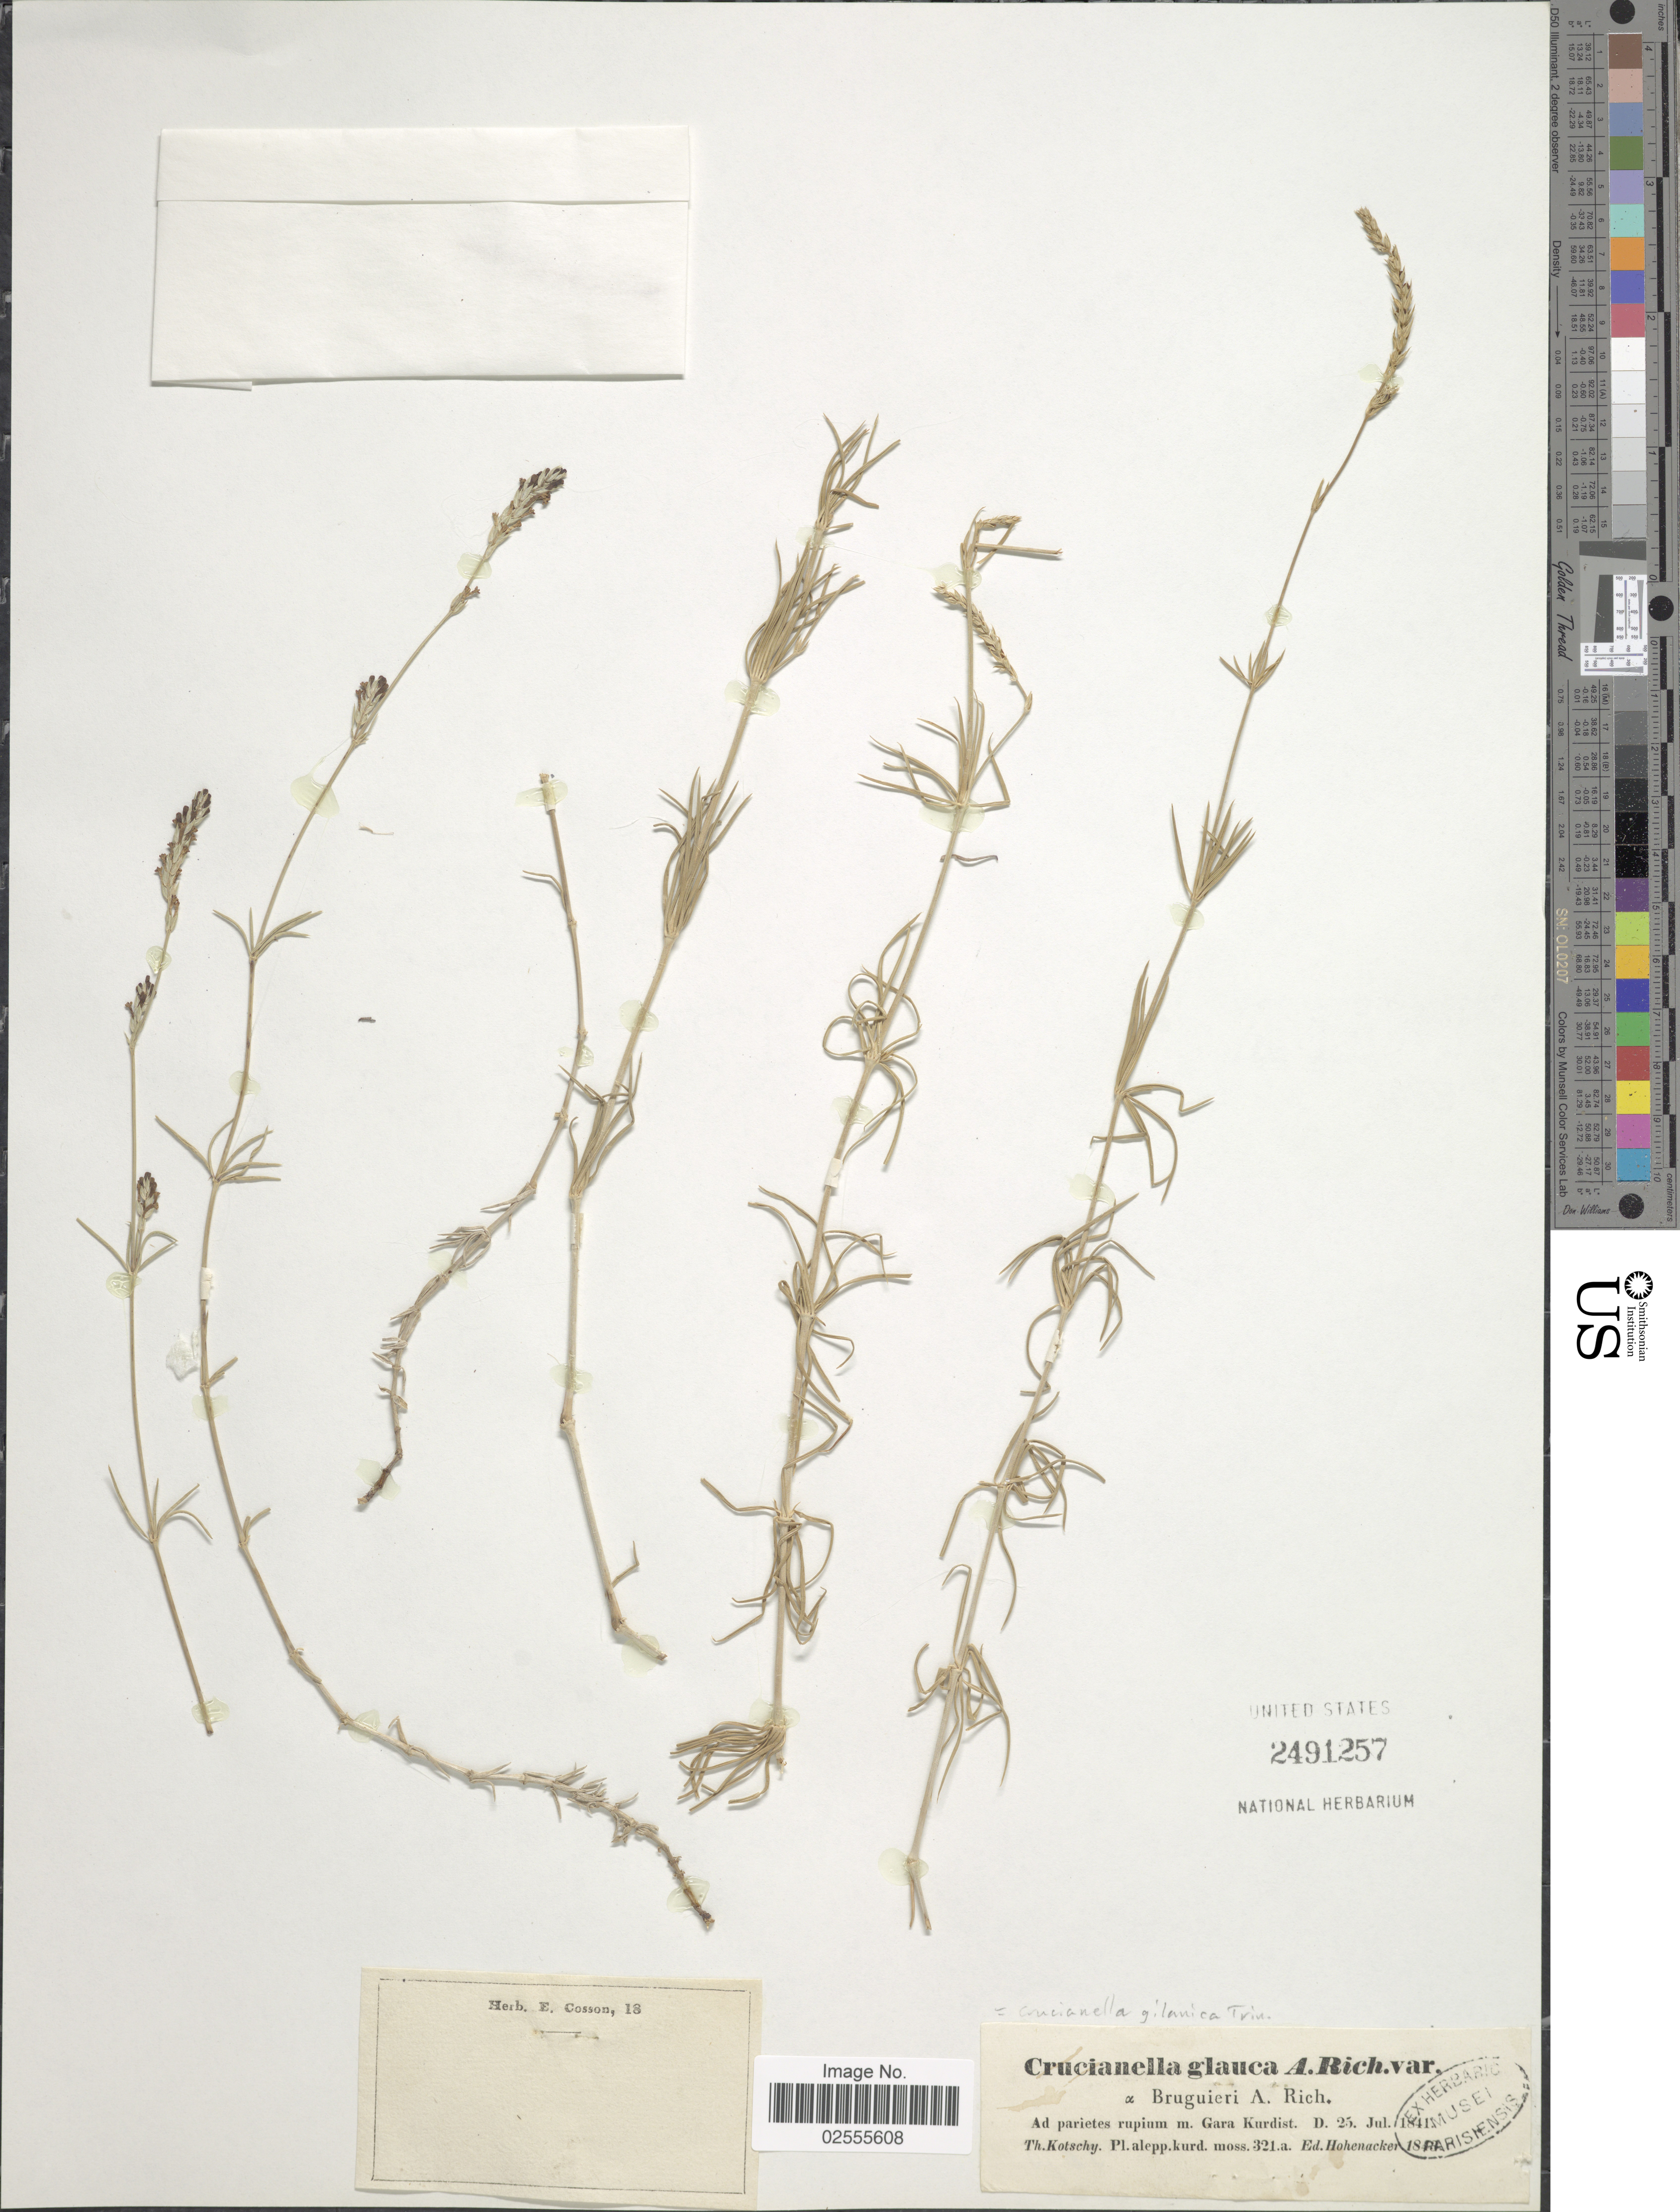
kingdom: Plantae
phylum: Tracheophyta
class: Magnoliopsida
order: Gentianales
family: Rubiaceae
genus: Crucianella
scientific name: Crucianella gilanica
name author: Trin.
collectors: K. G. Kotschy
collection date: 1841-07-25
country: Iran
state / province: Kurdistan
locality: Ad parietes rupium m. Gara Kurdist.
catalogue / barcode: US 2491257